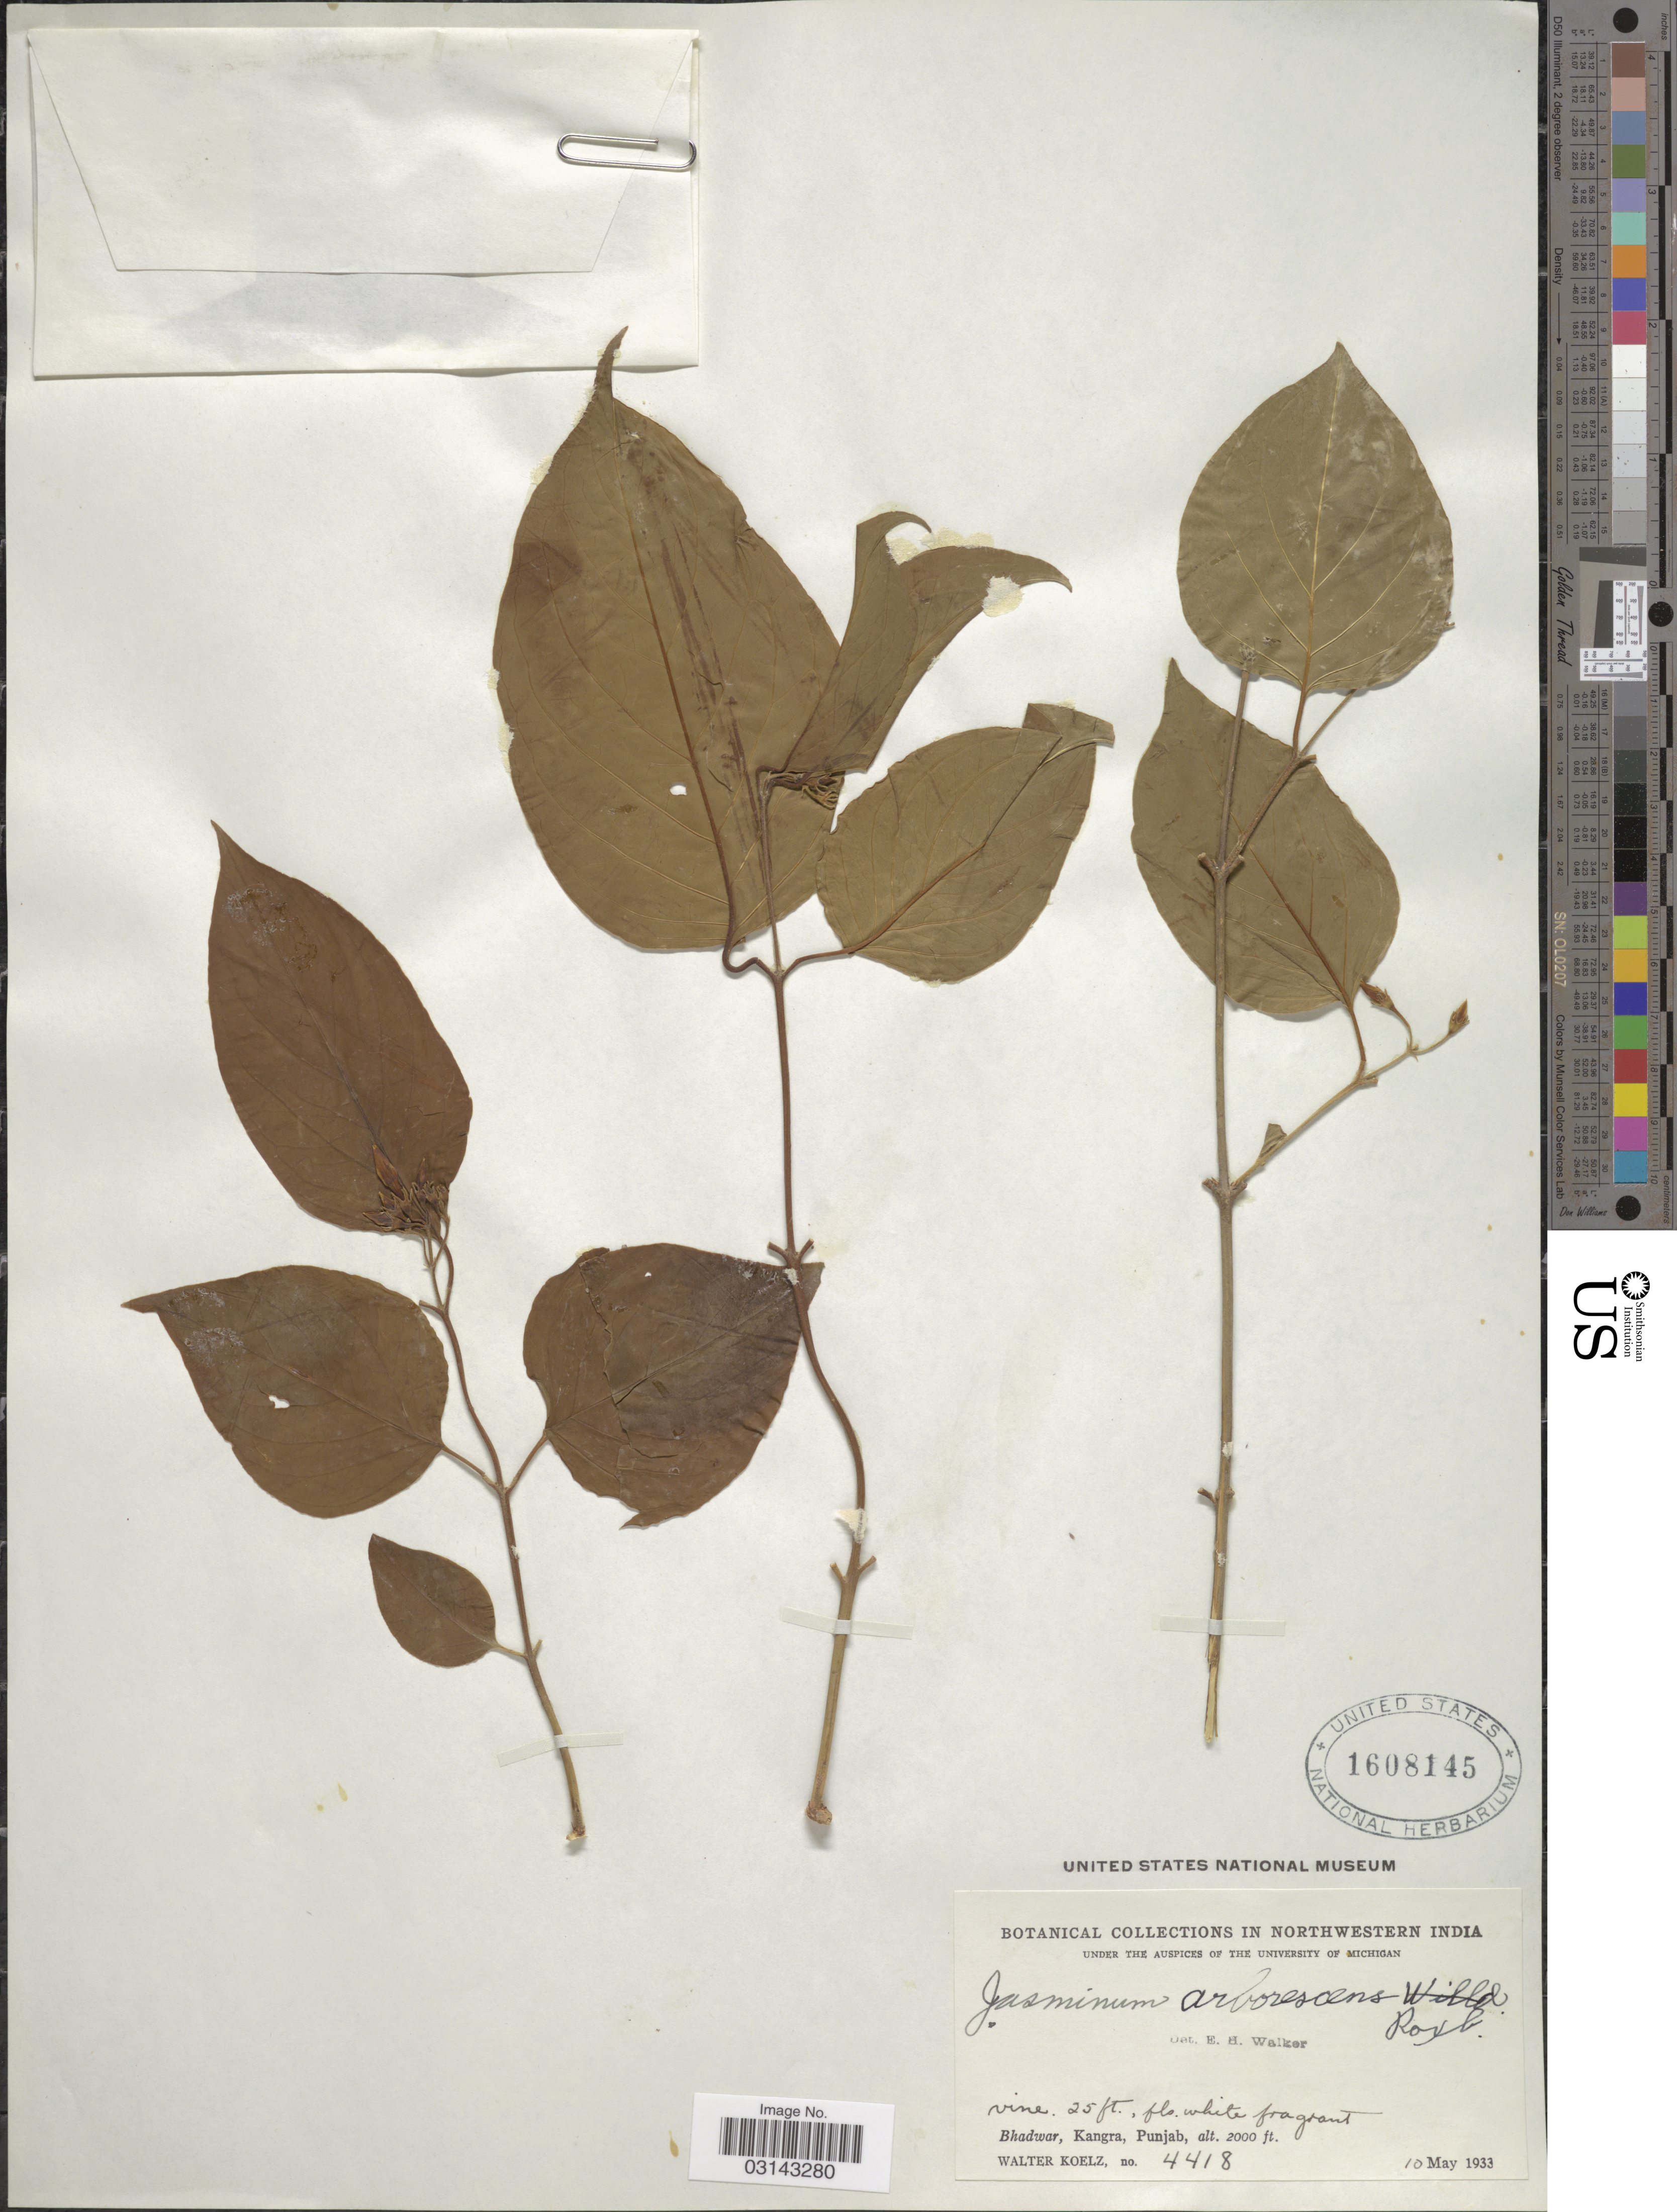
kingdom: Plantae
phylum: Tracheophyta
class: Magnoliopsida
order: Lamiales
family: Oleaceae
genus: Jasminum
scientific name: Jasminum arborescens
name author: Roxb.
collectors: W. N. Koelz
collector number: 4418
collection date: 1933-05-10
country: India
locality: Northwestern India. Bhadwar, Kangra.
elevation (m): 610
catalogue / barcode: US 1608145